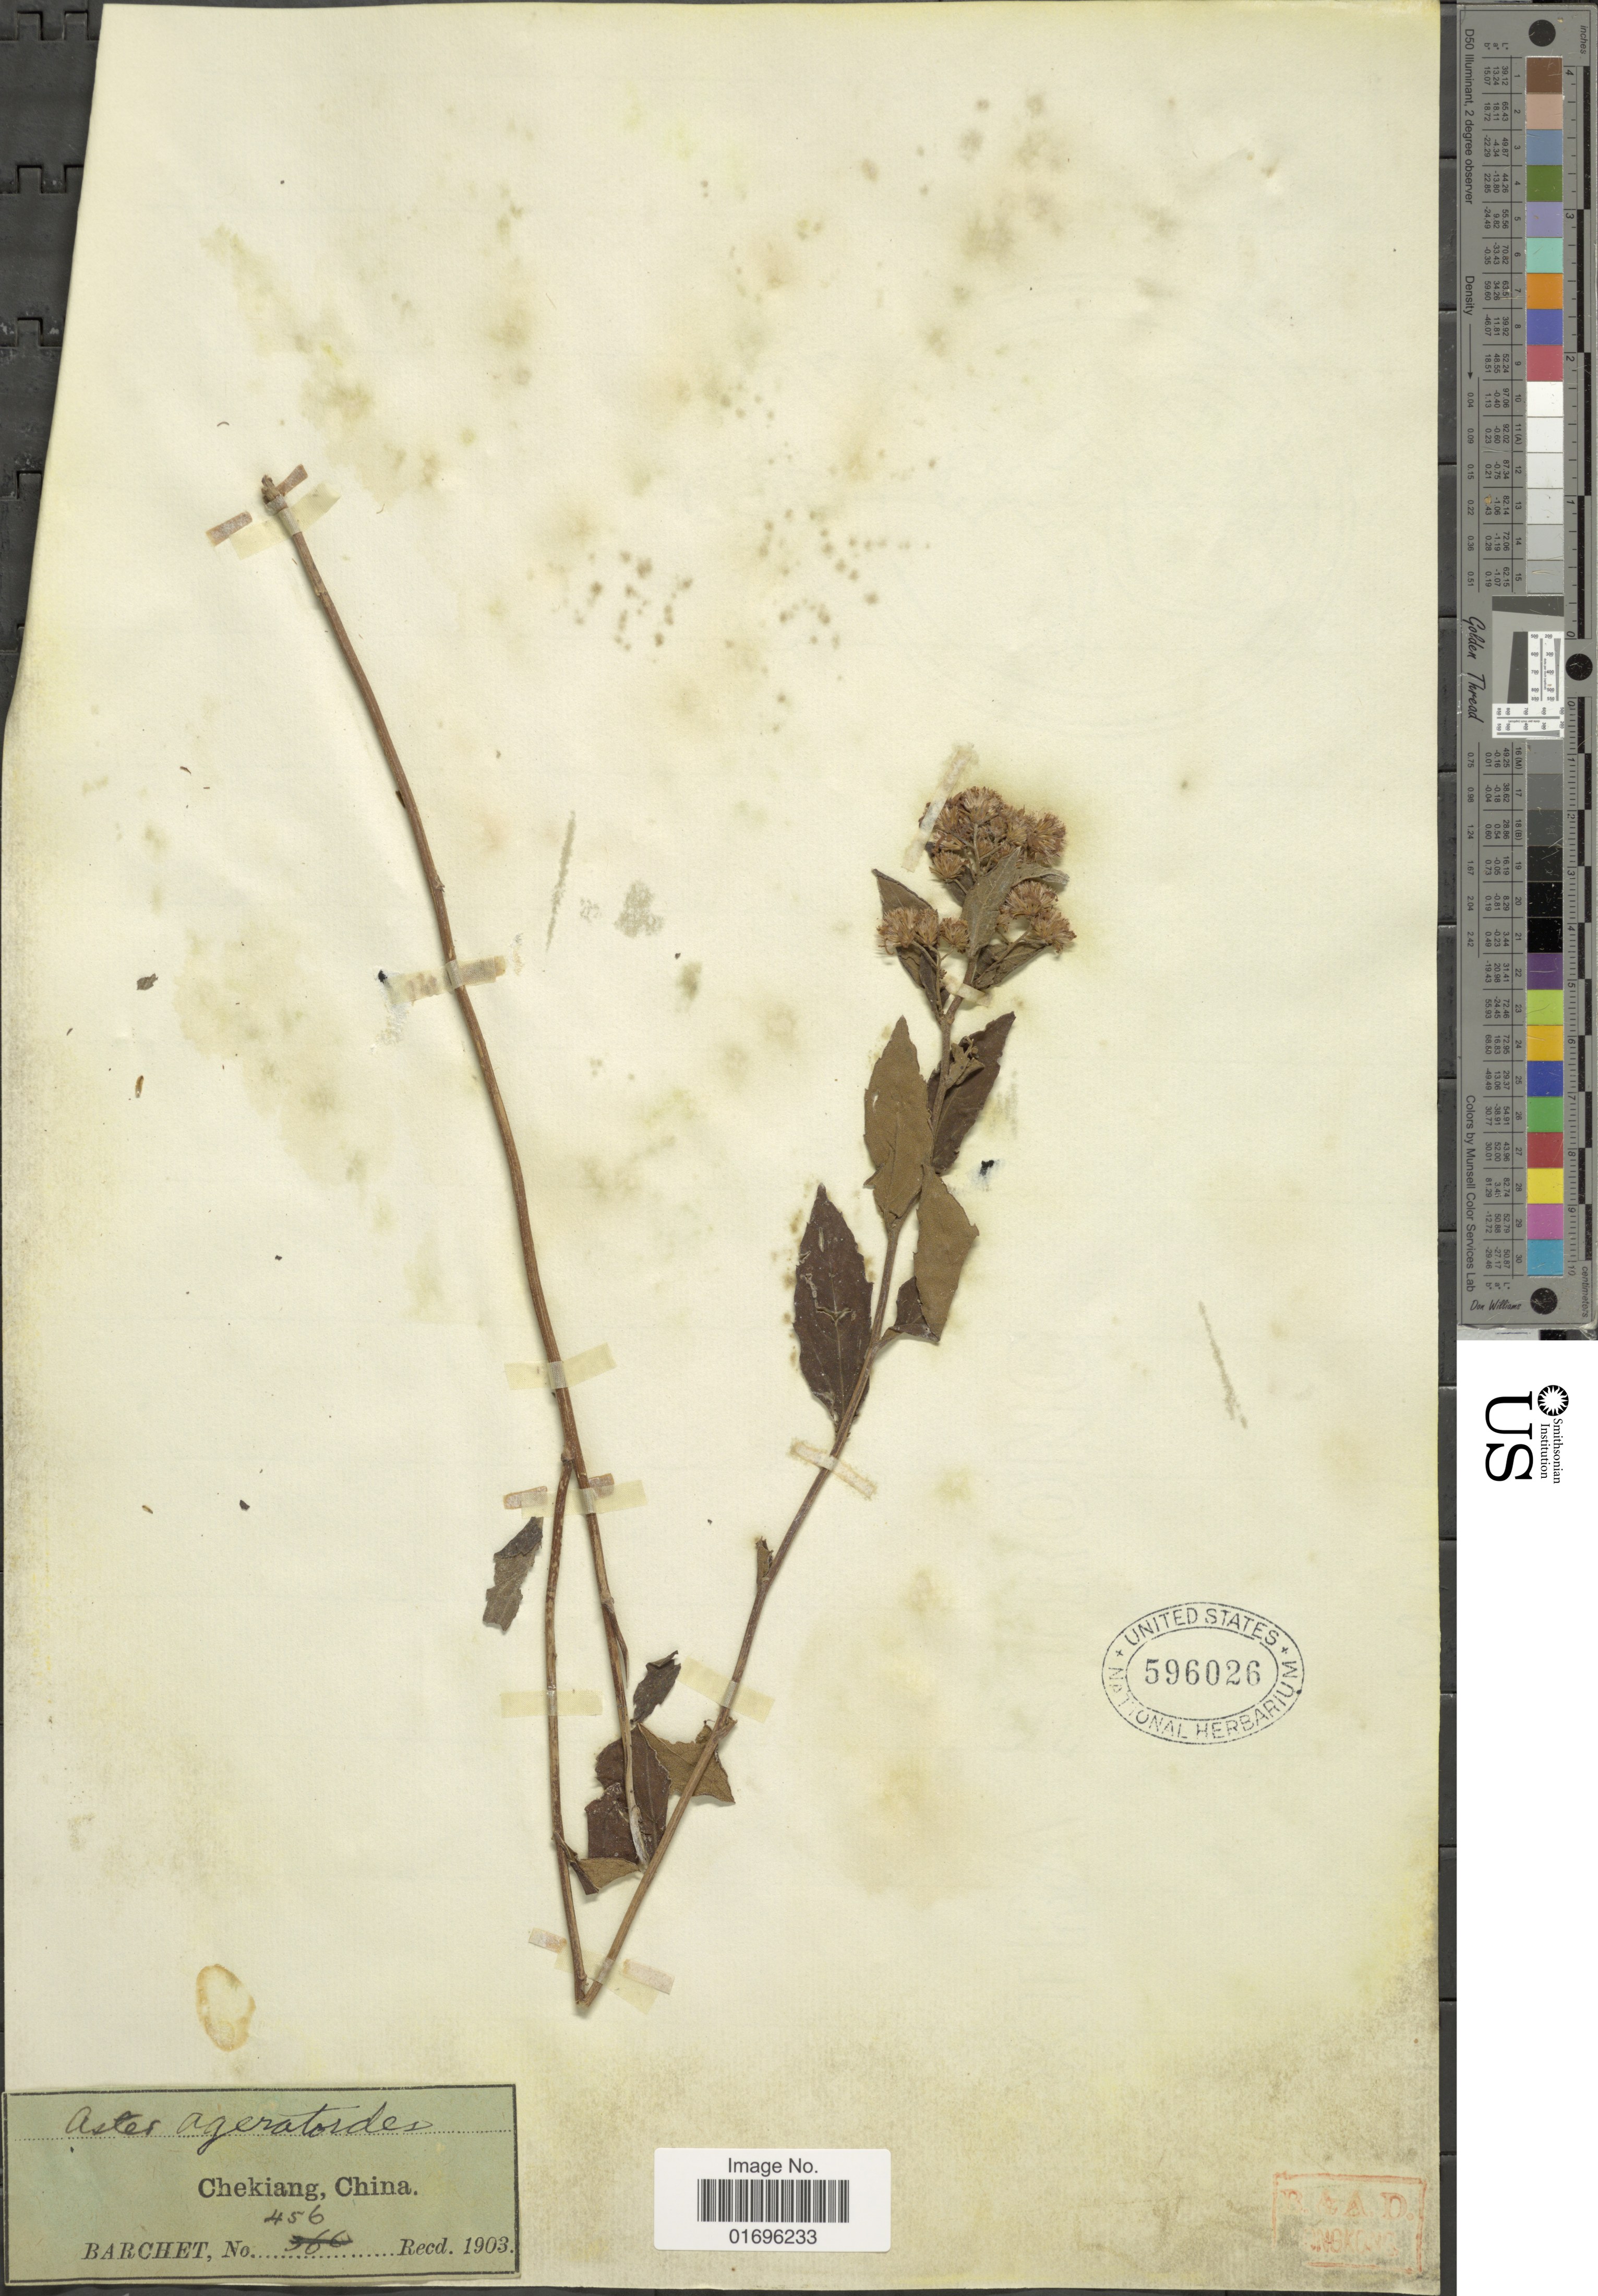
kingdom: Plantae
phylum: Tracheophyta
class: Magnoliopsida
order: Asterales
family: Asteraceae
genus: Aster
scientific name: Aster ageratoides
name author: Turcz.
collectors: Barchet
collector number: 456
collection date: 1903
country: China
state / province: Zhejiang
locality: Chekiang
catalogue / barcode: US 596026